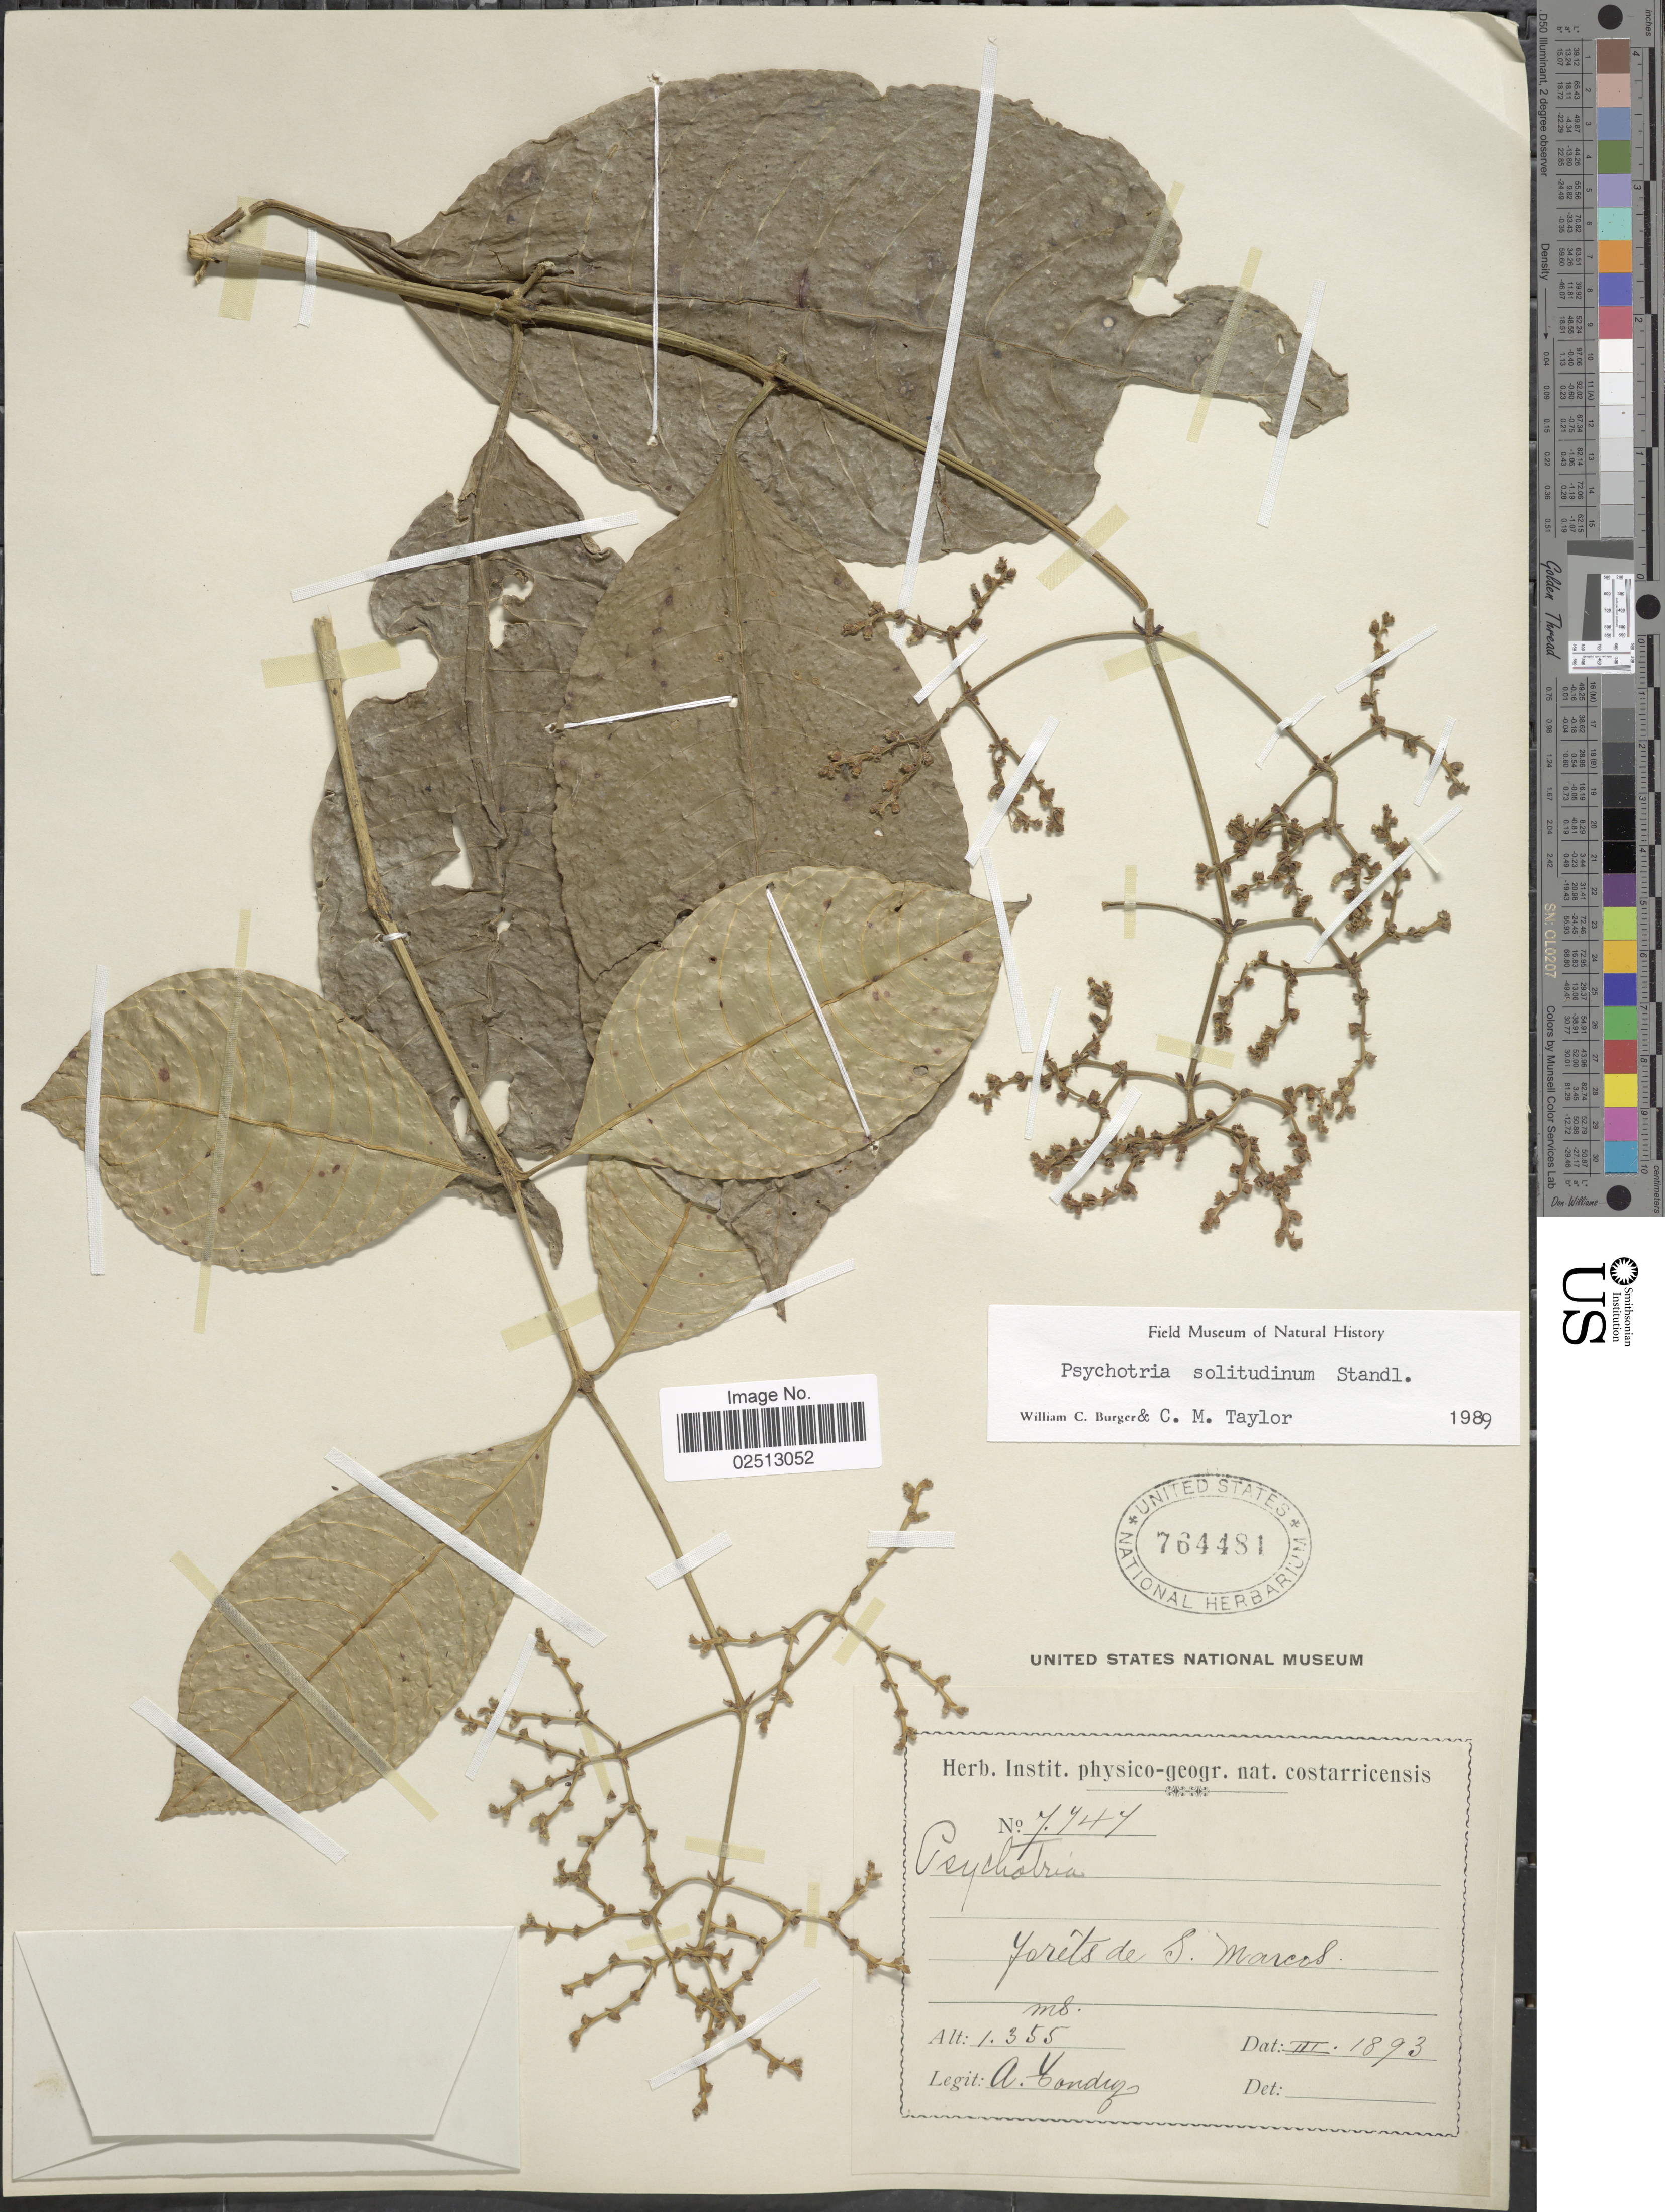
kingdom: Plantae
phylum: Tracheophyta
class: Magnoliopsida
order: Gentianales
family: Rubiaceae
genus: Psychotria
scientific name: Psychotria solitudinum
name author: Standl.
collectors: A. Tonduz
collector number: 7141*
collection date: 1893-03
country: Costa Rica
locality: Forets de S. Marcos.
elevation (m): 1355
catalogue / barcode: US 764481